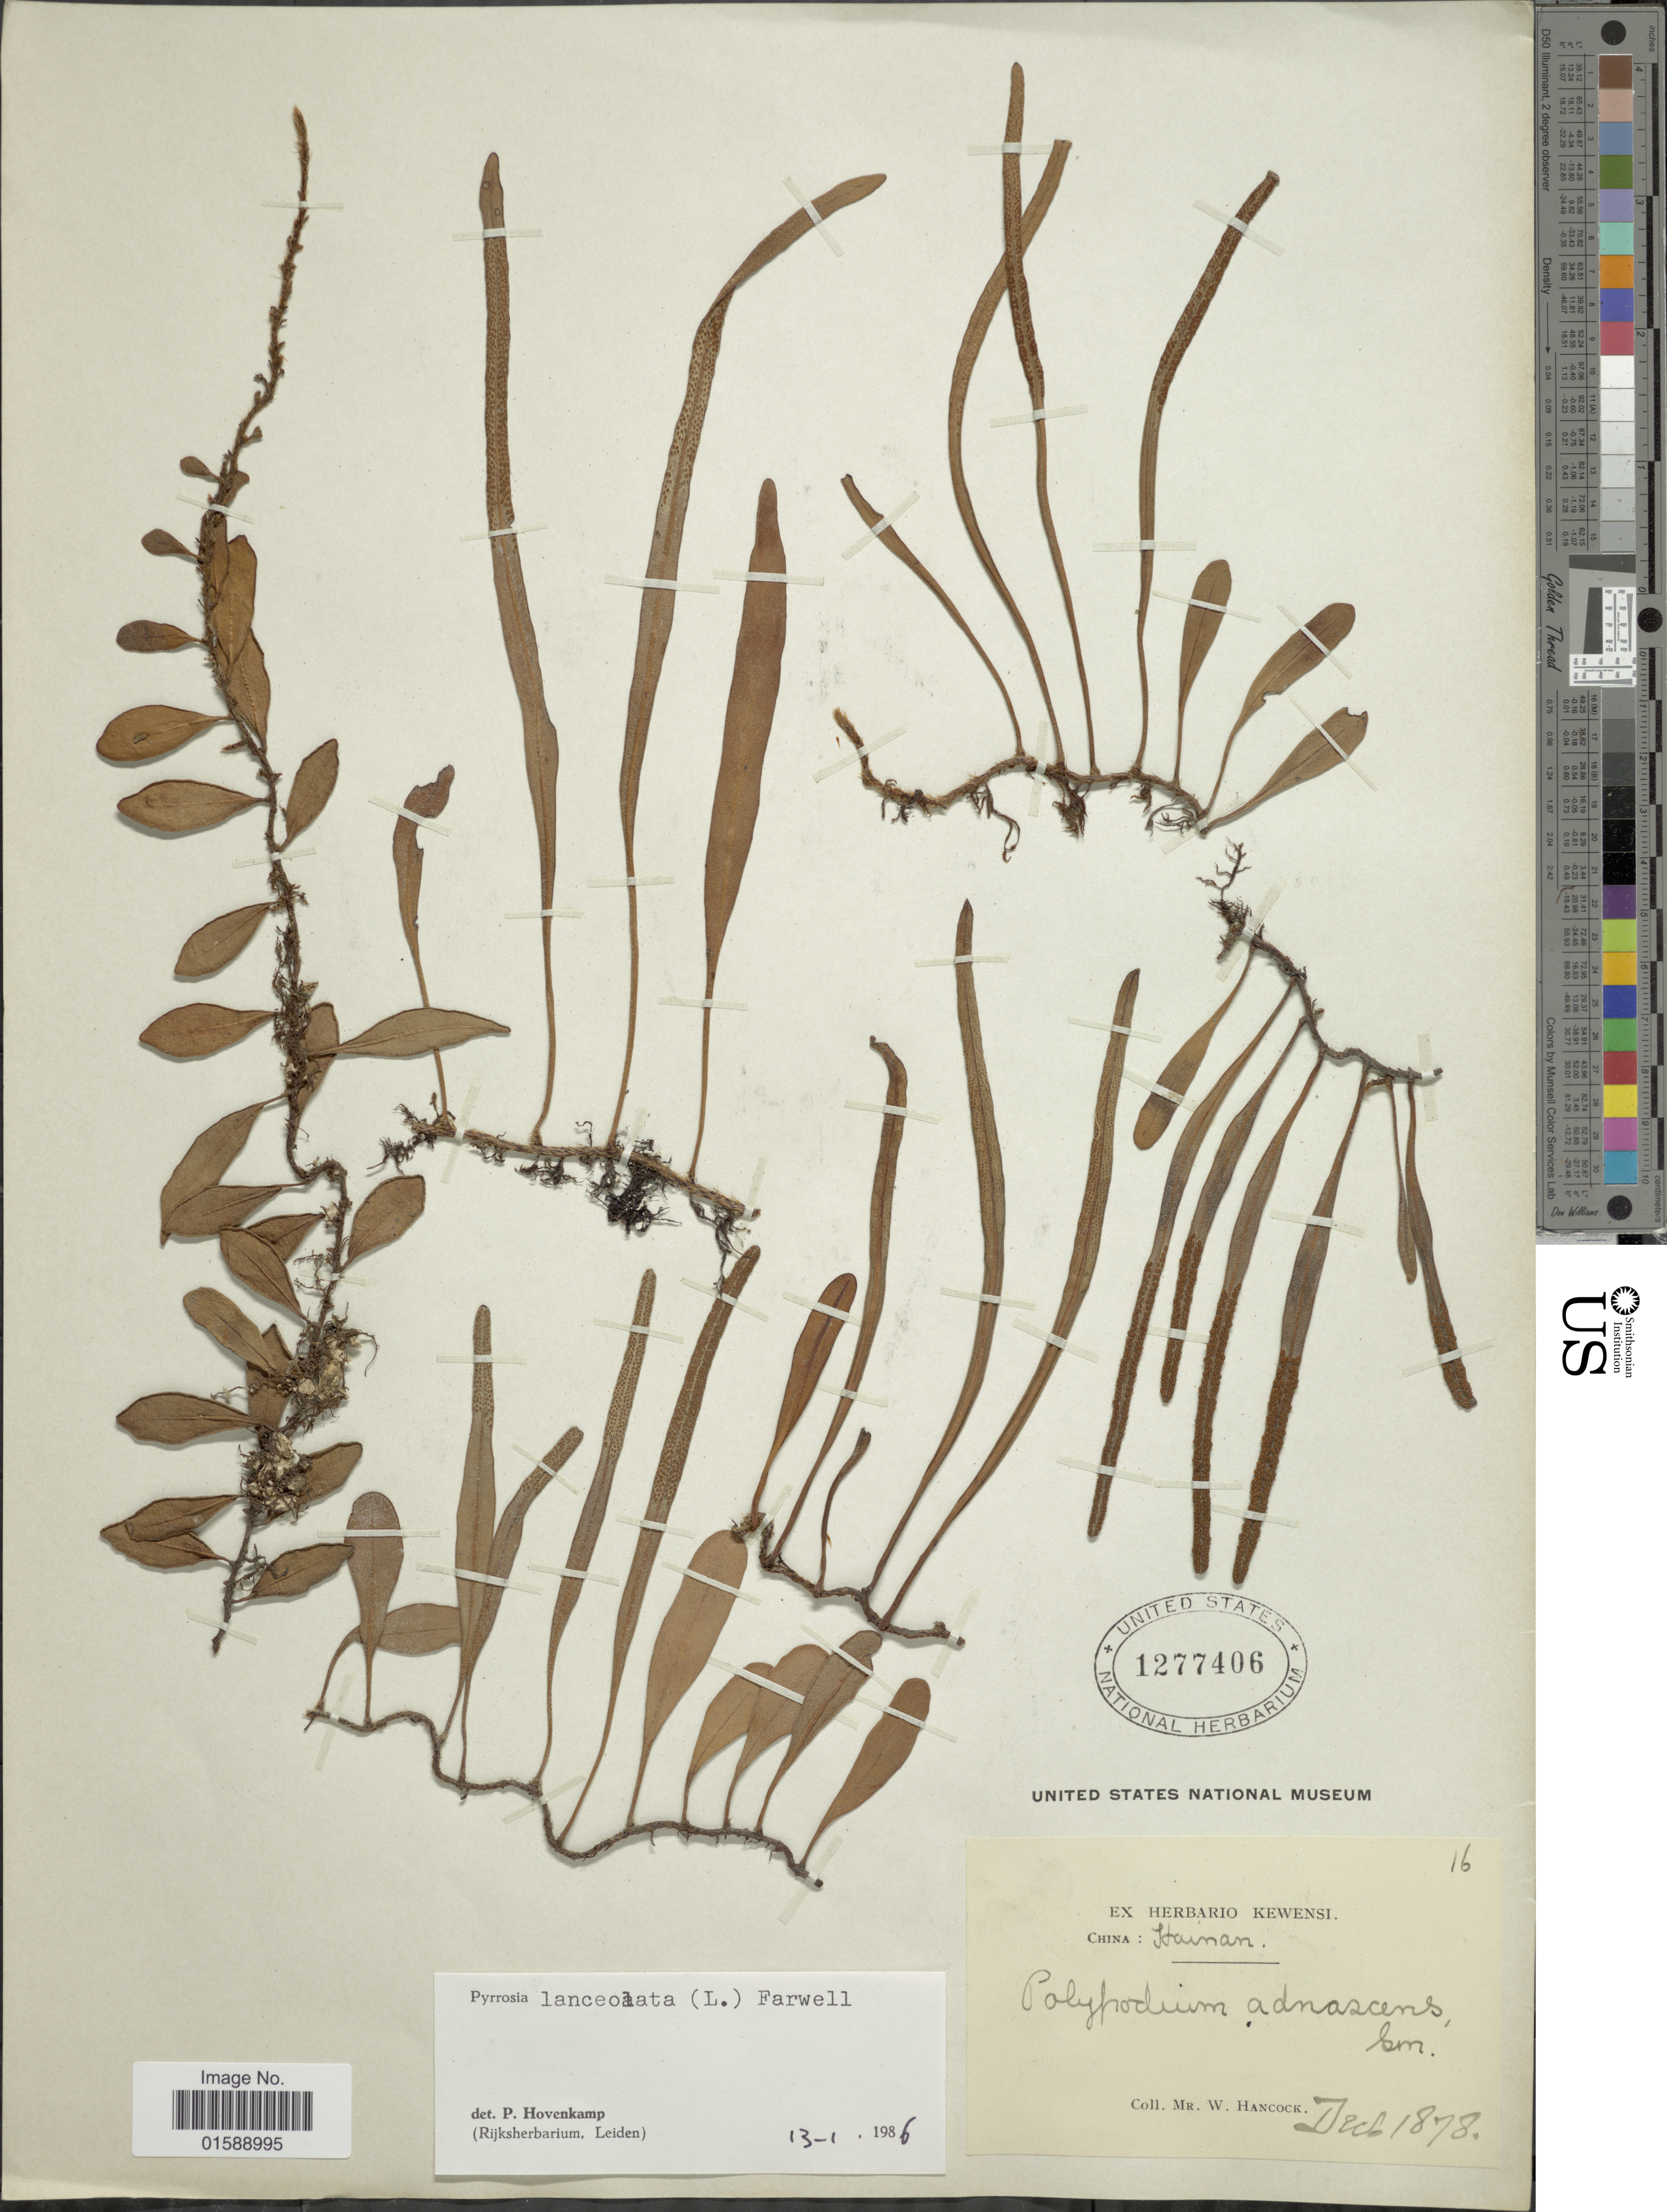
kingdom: Plantae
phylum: Tracheophyta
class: Polypodiopsida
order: Polypodiales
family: Polypodiaceae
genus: Pyrrosia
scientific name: Pyrrosia lanceolata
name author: (L.) Farw.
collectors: W. Hancock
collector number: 16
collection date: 1878-03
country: China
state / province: Hainan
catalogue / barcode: US 1277406